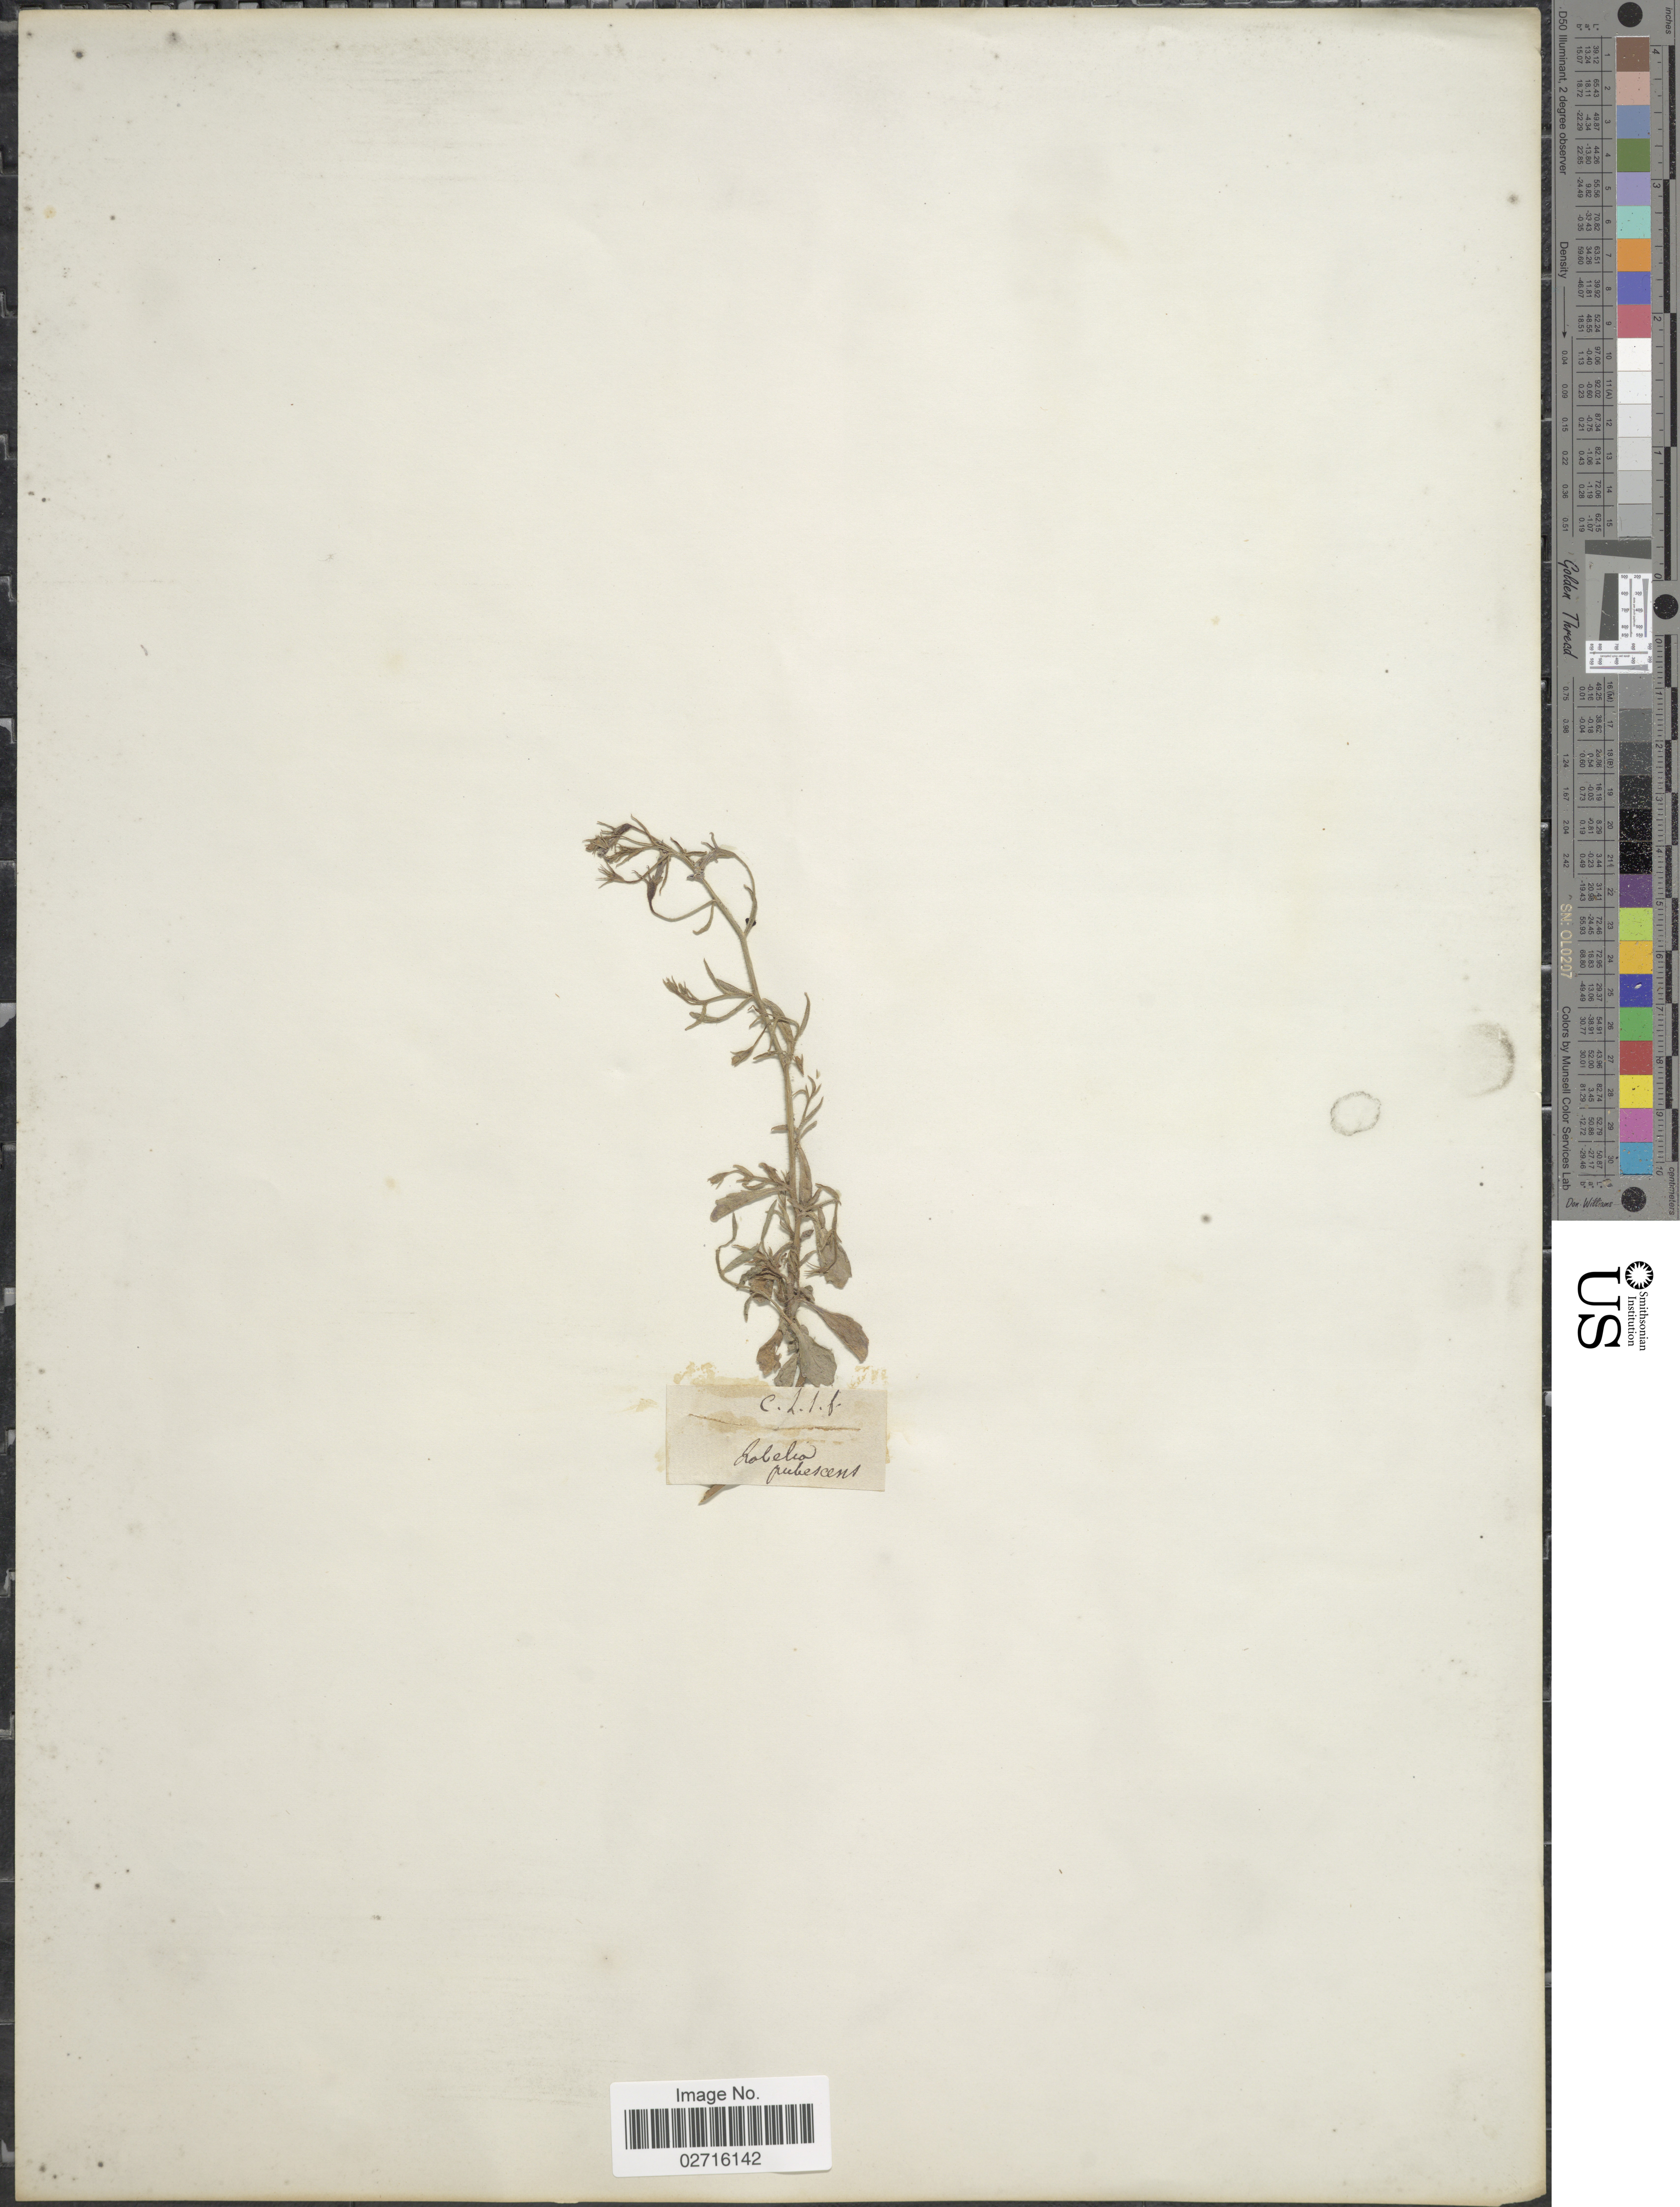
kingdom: Plantae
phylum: Tracheophyta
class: Magnoliopsida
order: Asterales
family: Campanulaceae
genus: Lobelia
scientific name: Lobelia pubescens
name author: Aiton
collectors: C. L. I. F.